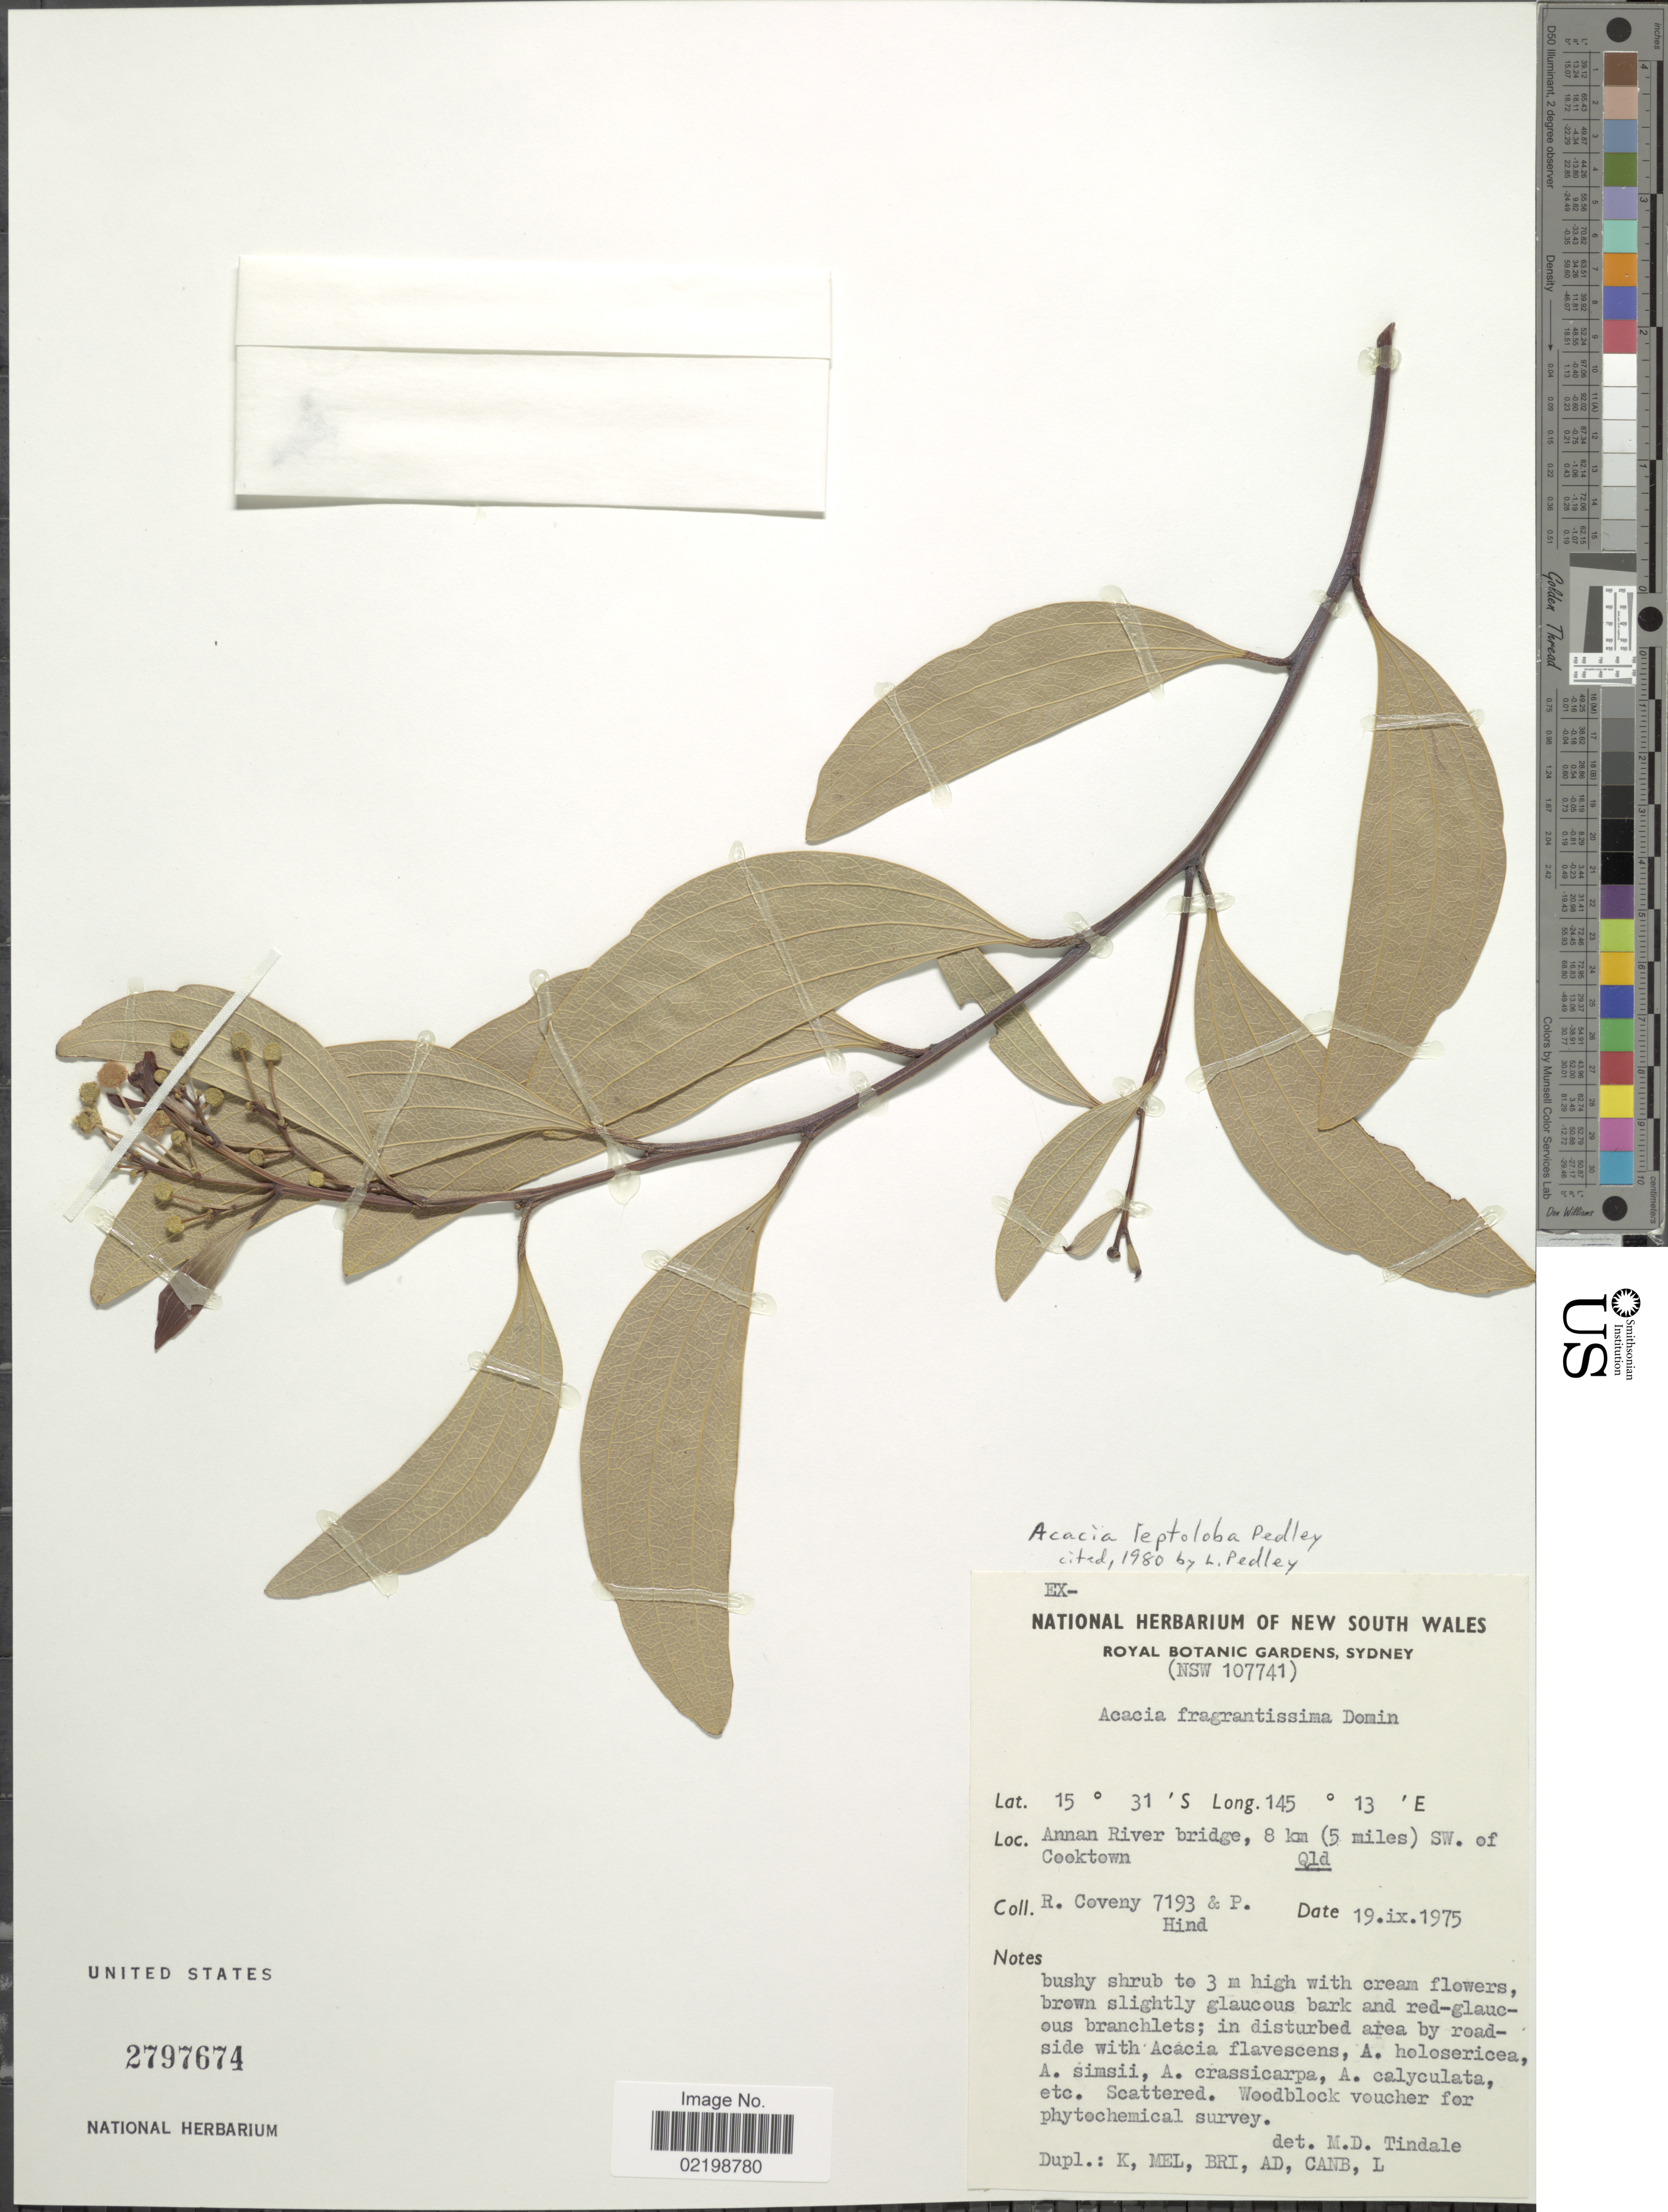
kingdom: Plantae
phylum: Tracheophyta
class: Magnoliopsida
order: Fabales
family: Fabaceae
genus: Acacia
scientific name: Acacia leptoloba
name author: Pedley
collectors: R. Coveny & P. Hind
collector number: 7193 / NSW107741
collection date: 1975-09-19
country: Australia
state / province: Queensland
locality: Annan River bridge, 8 km (5 miles) SW. of Cooktown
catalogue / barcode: US 2797674